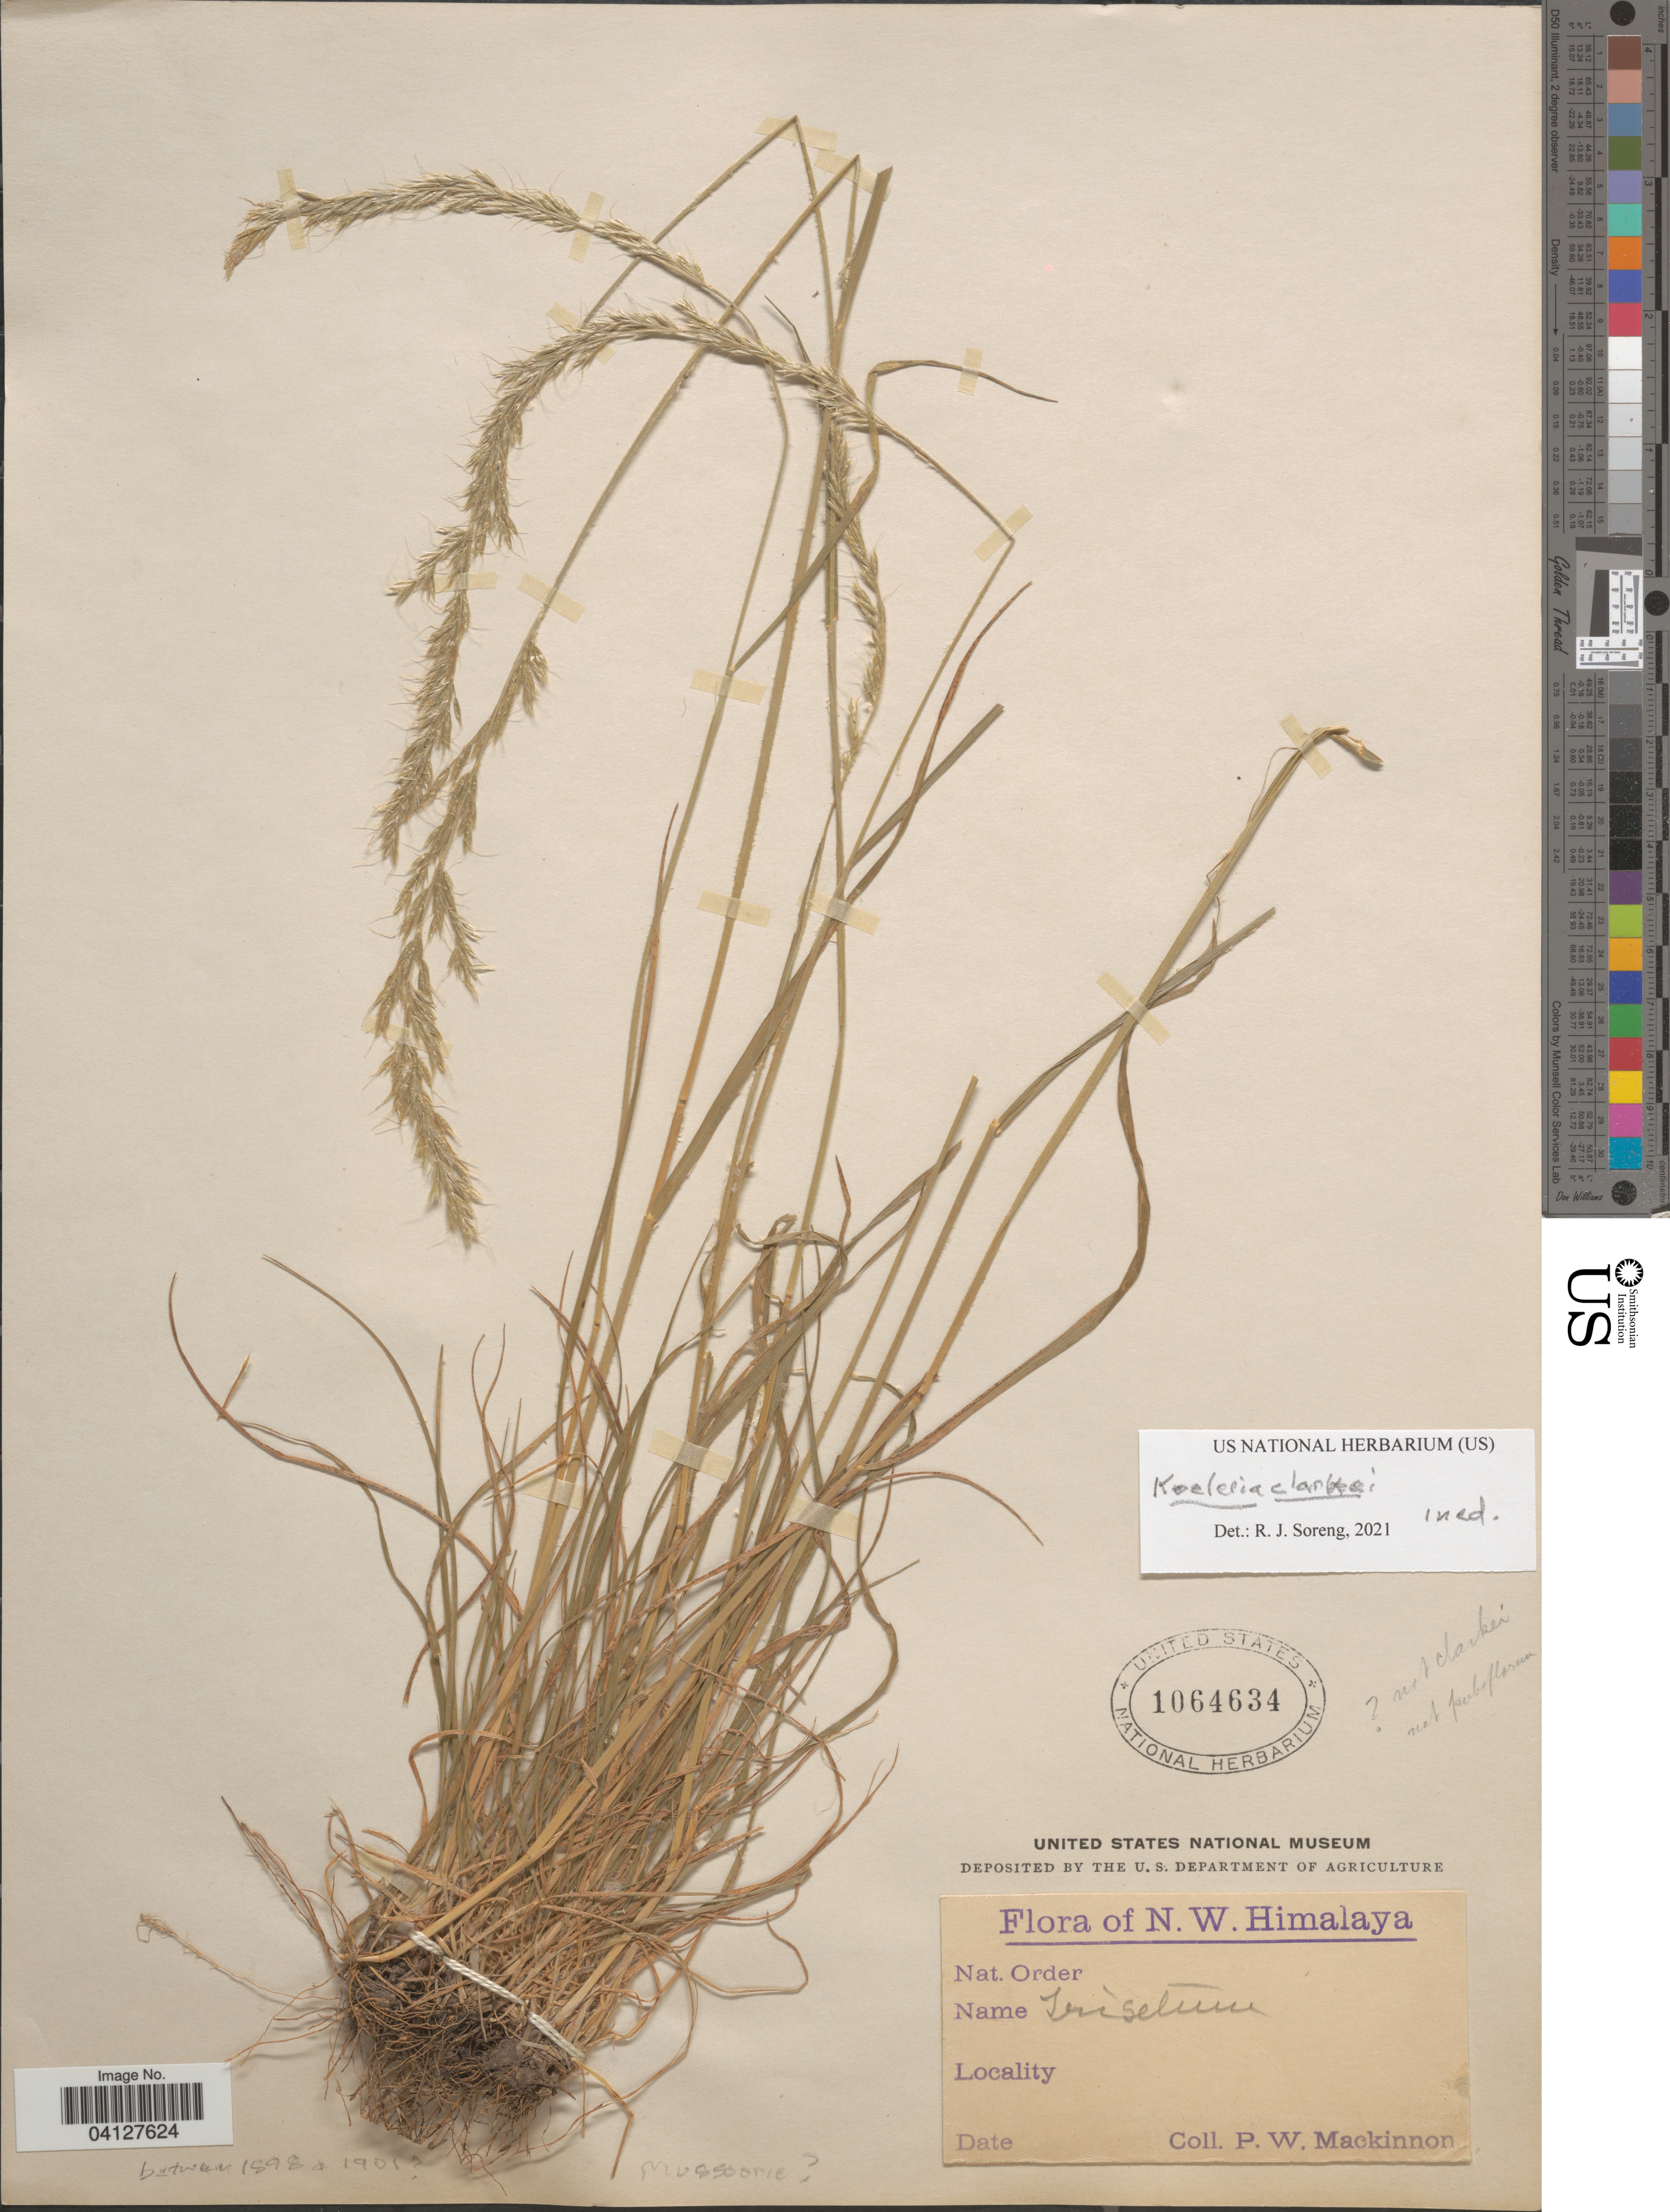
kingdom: Plantae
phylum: Tracheophyta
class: Liliopsida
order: Poales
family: Poaceae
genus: Koeleria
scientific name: Koeleria clarkei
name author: (Hook. f.) Barberá & et al.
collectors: P. Mackinnon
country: India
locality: N. W. Himalaya.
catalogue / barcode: US 1064634